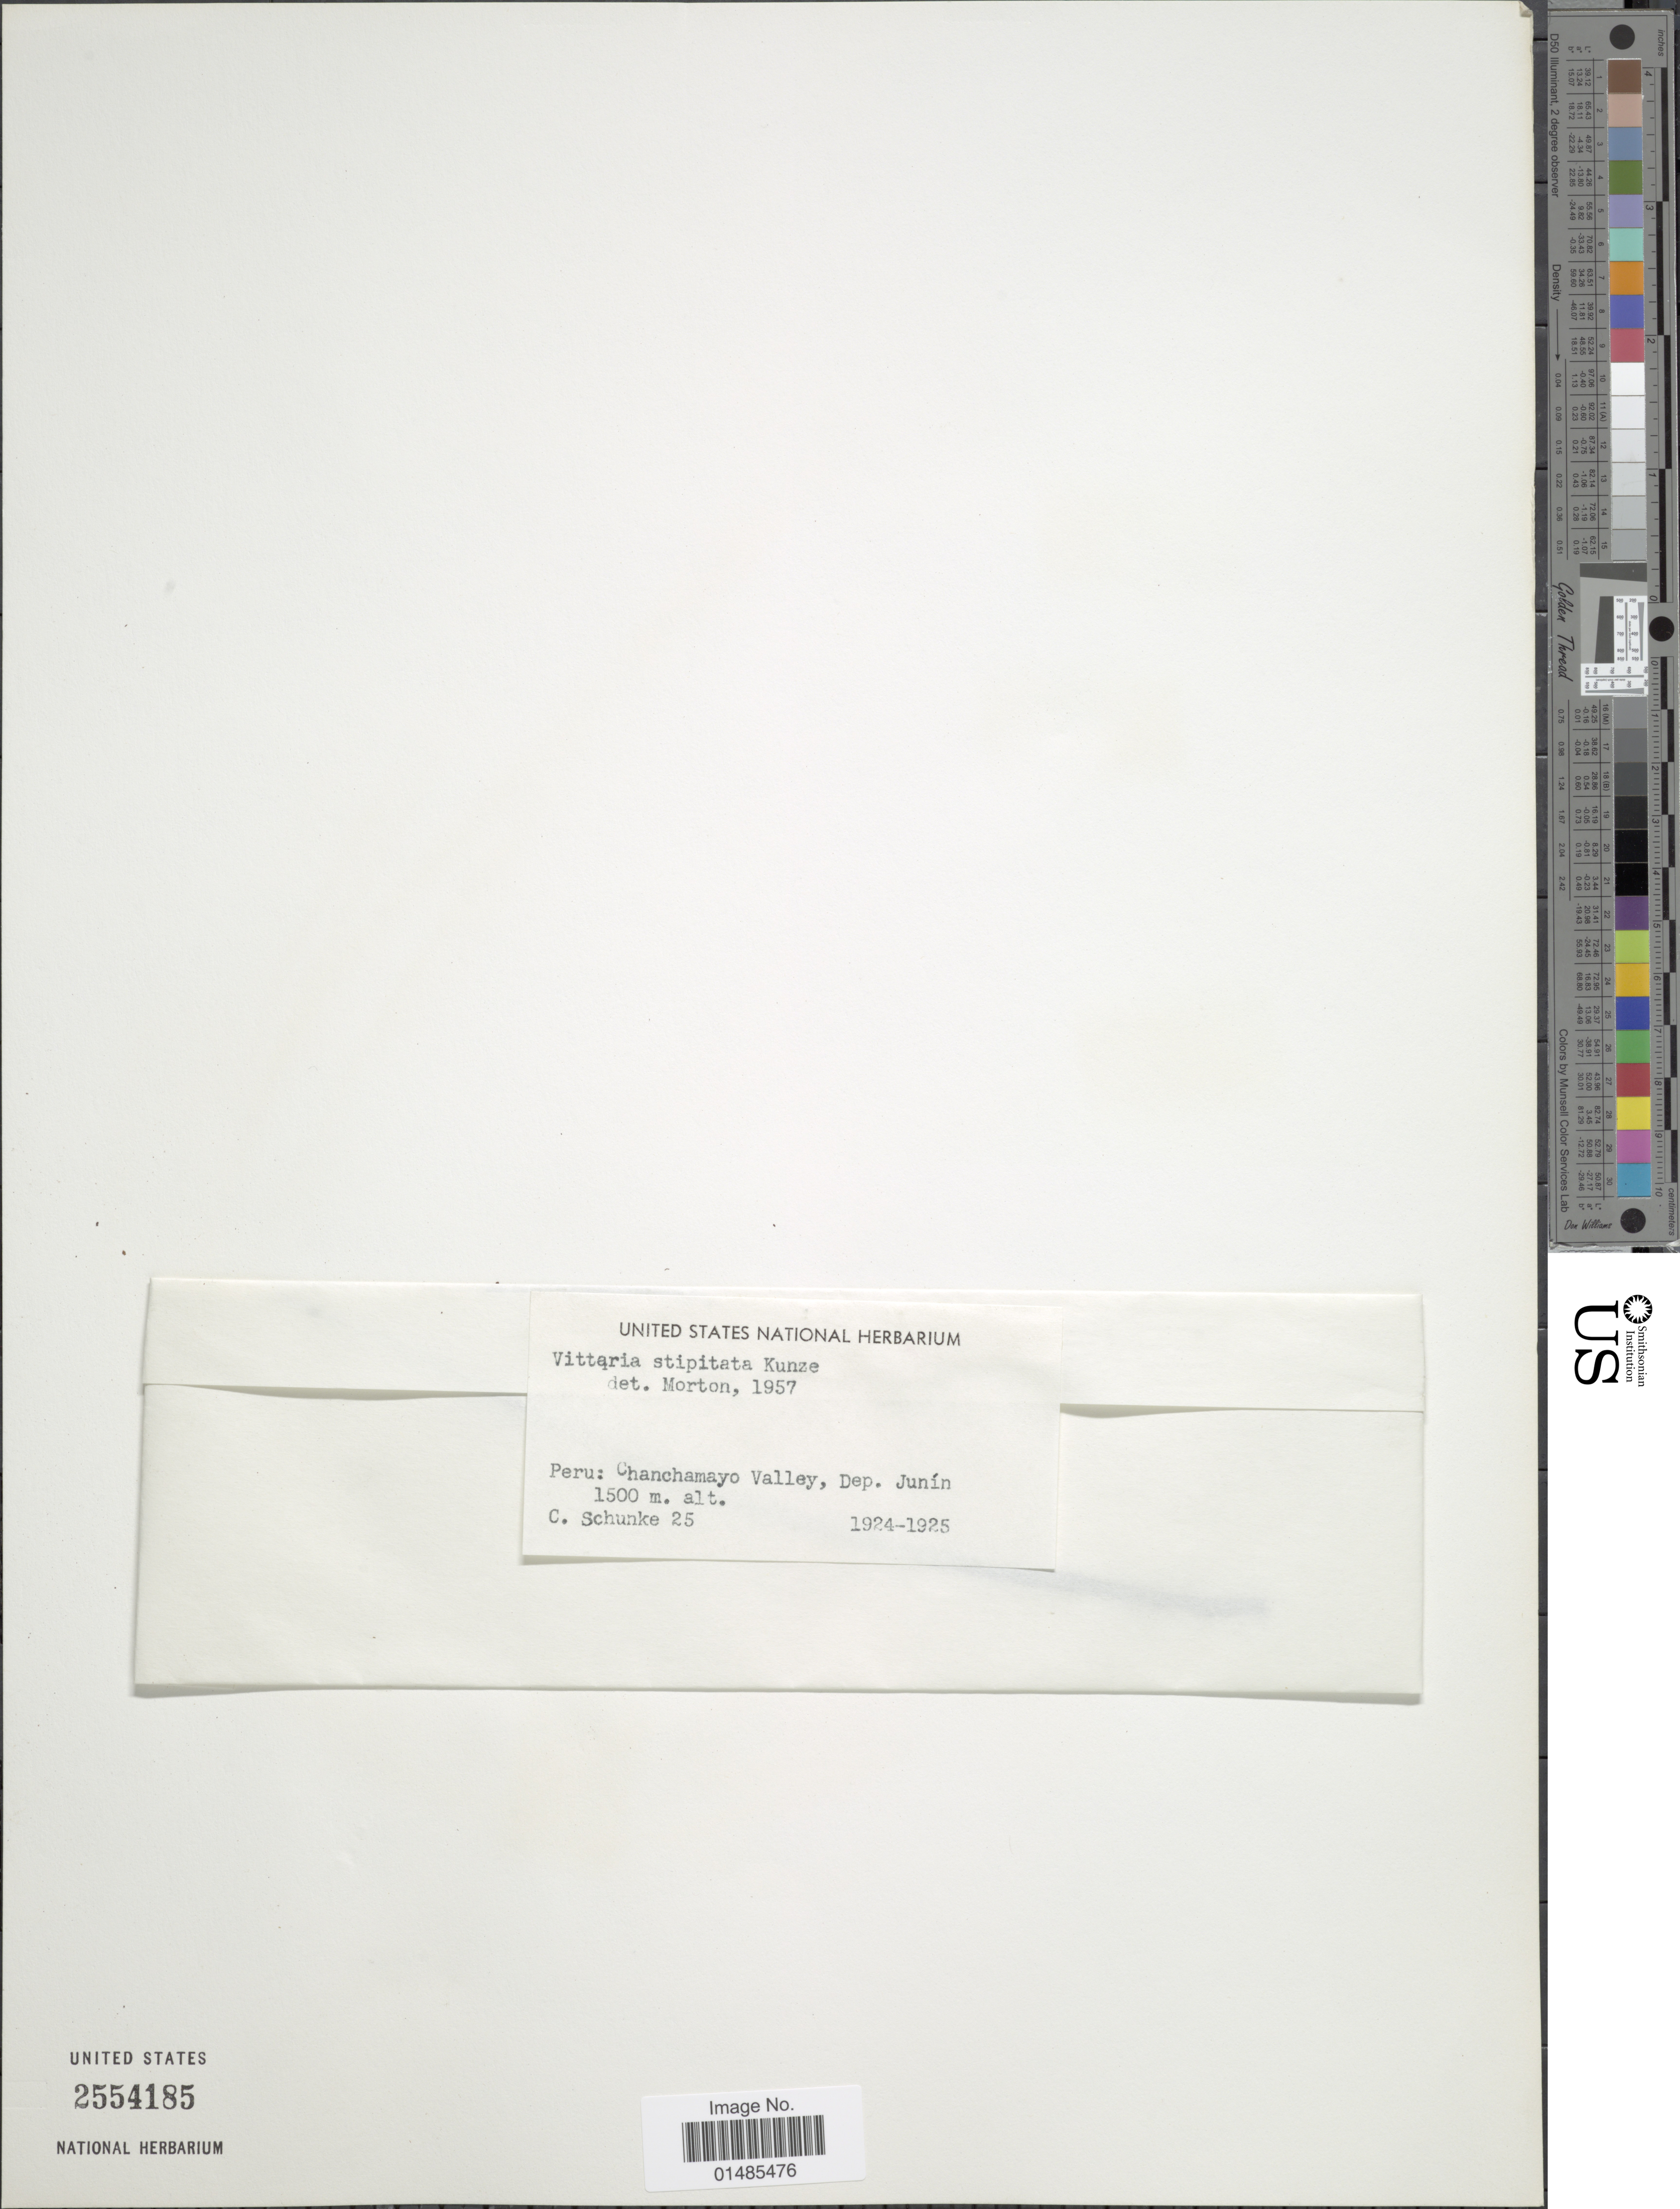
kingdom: Plantae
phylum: Tracheophyta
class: Polypodiopsida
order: Polypodiales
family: Pteridaceae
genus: Radiovittaria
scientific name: Radiovittaria stipitata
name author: (Kunze) E.H. Crane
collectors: C. Schunke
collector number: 25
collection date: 1924/1925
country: Peru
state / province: Junín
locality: Chanchamayo Valley.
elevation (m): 1500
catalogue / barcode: US 2554185